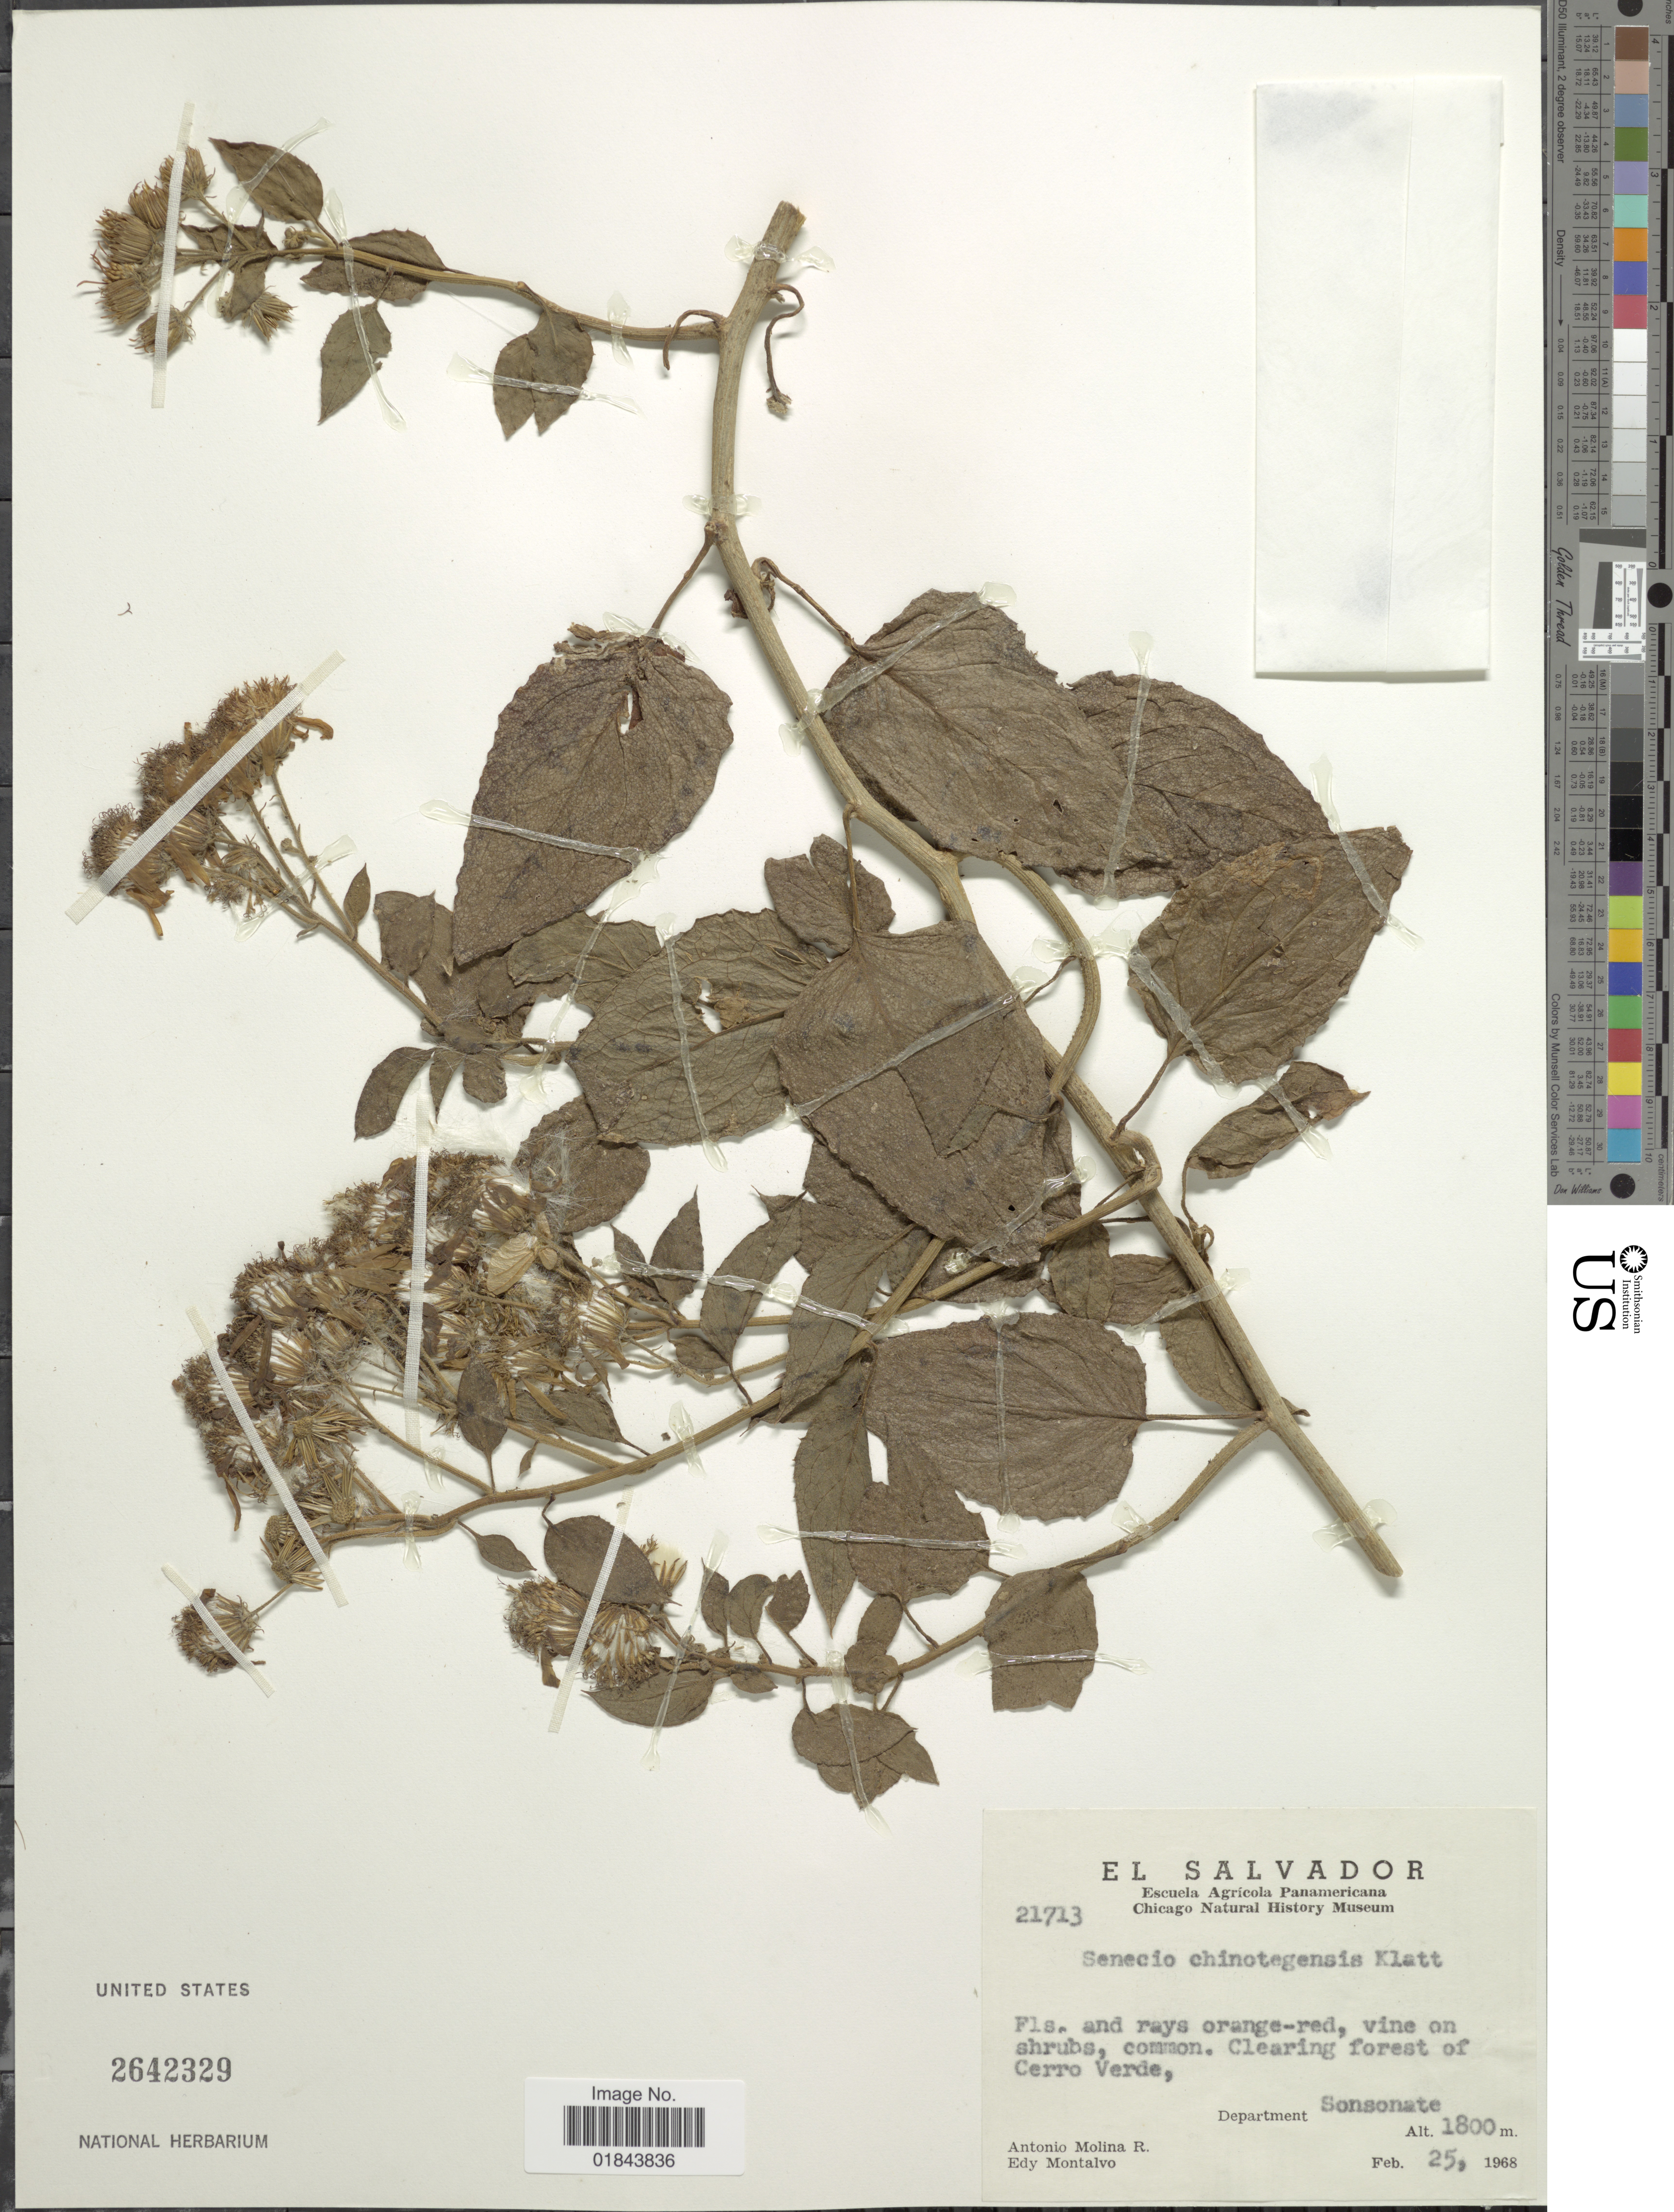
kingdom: Plantae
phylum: Tracheophyta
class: Magnoliopsida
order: Asterales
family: Asteraceae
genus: Pseudogynoxys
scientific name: Pseudogynoxys haenkei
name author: (DC.) Cabrera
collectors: A. Molina R. & E. A. Montalvo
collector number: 21713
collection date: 1968-02-25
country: El Salvador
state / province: Sonsonate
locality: Clearing forest of Cerro Verde, Department Sonsonate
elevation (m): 1800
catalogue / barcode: US 2642329